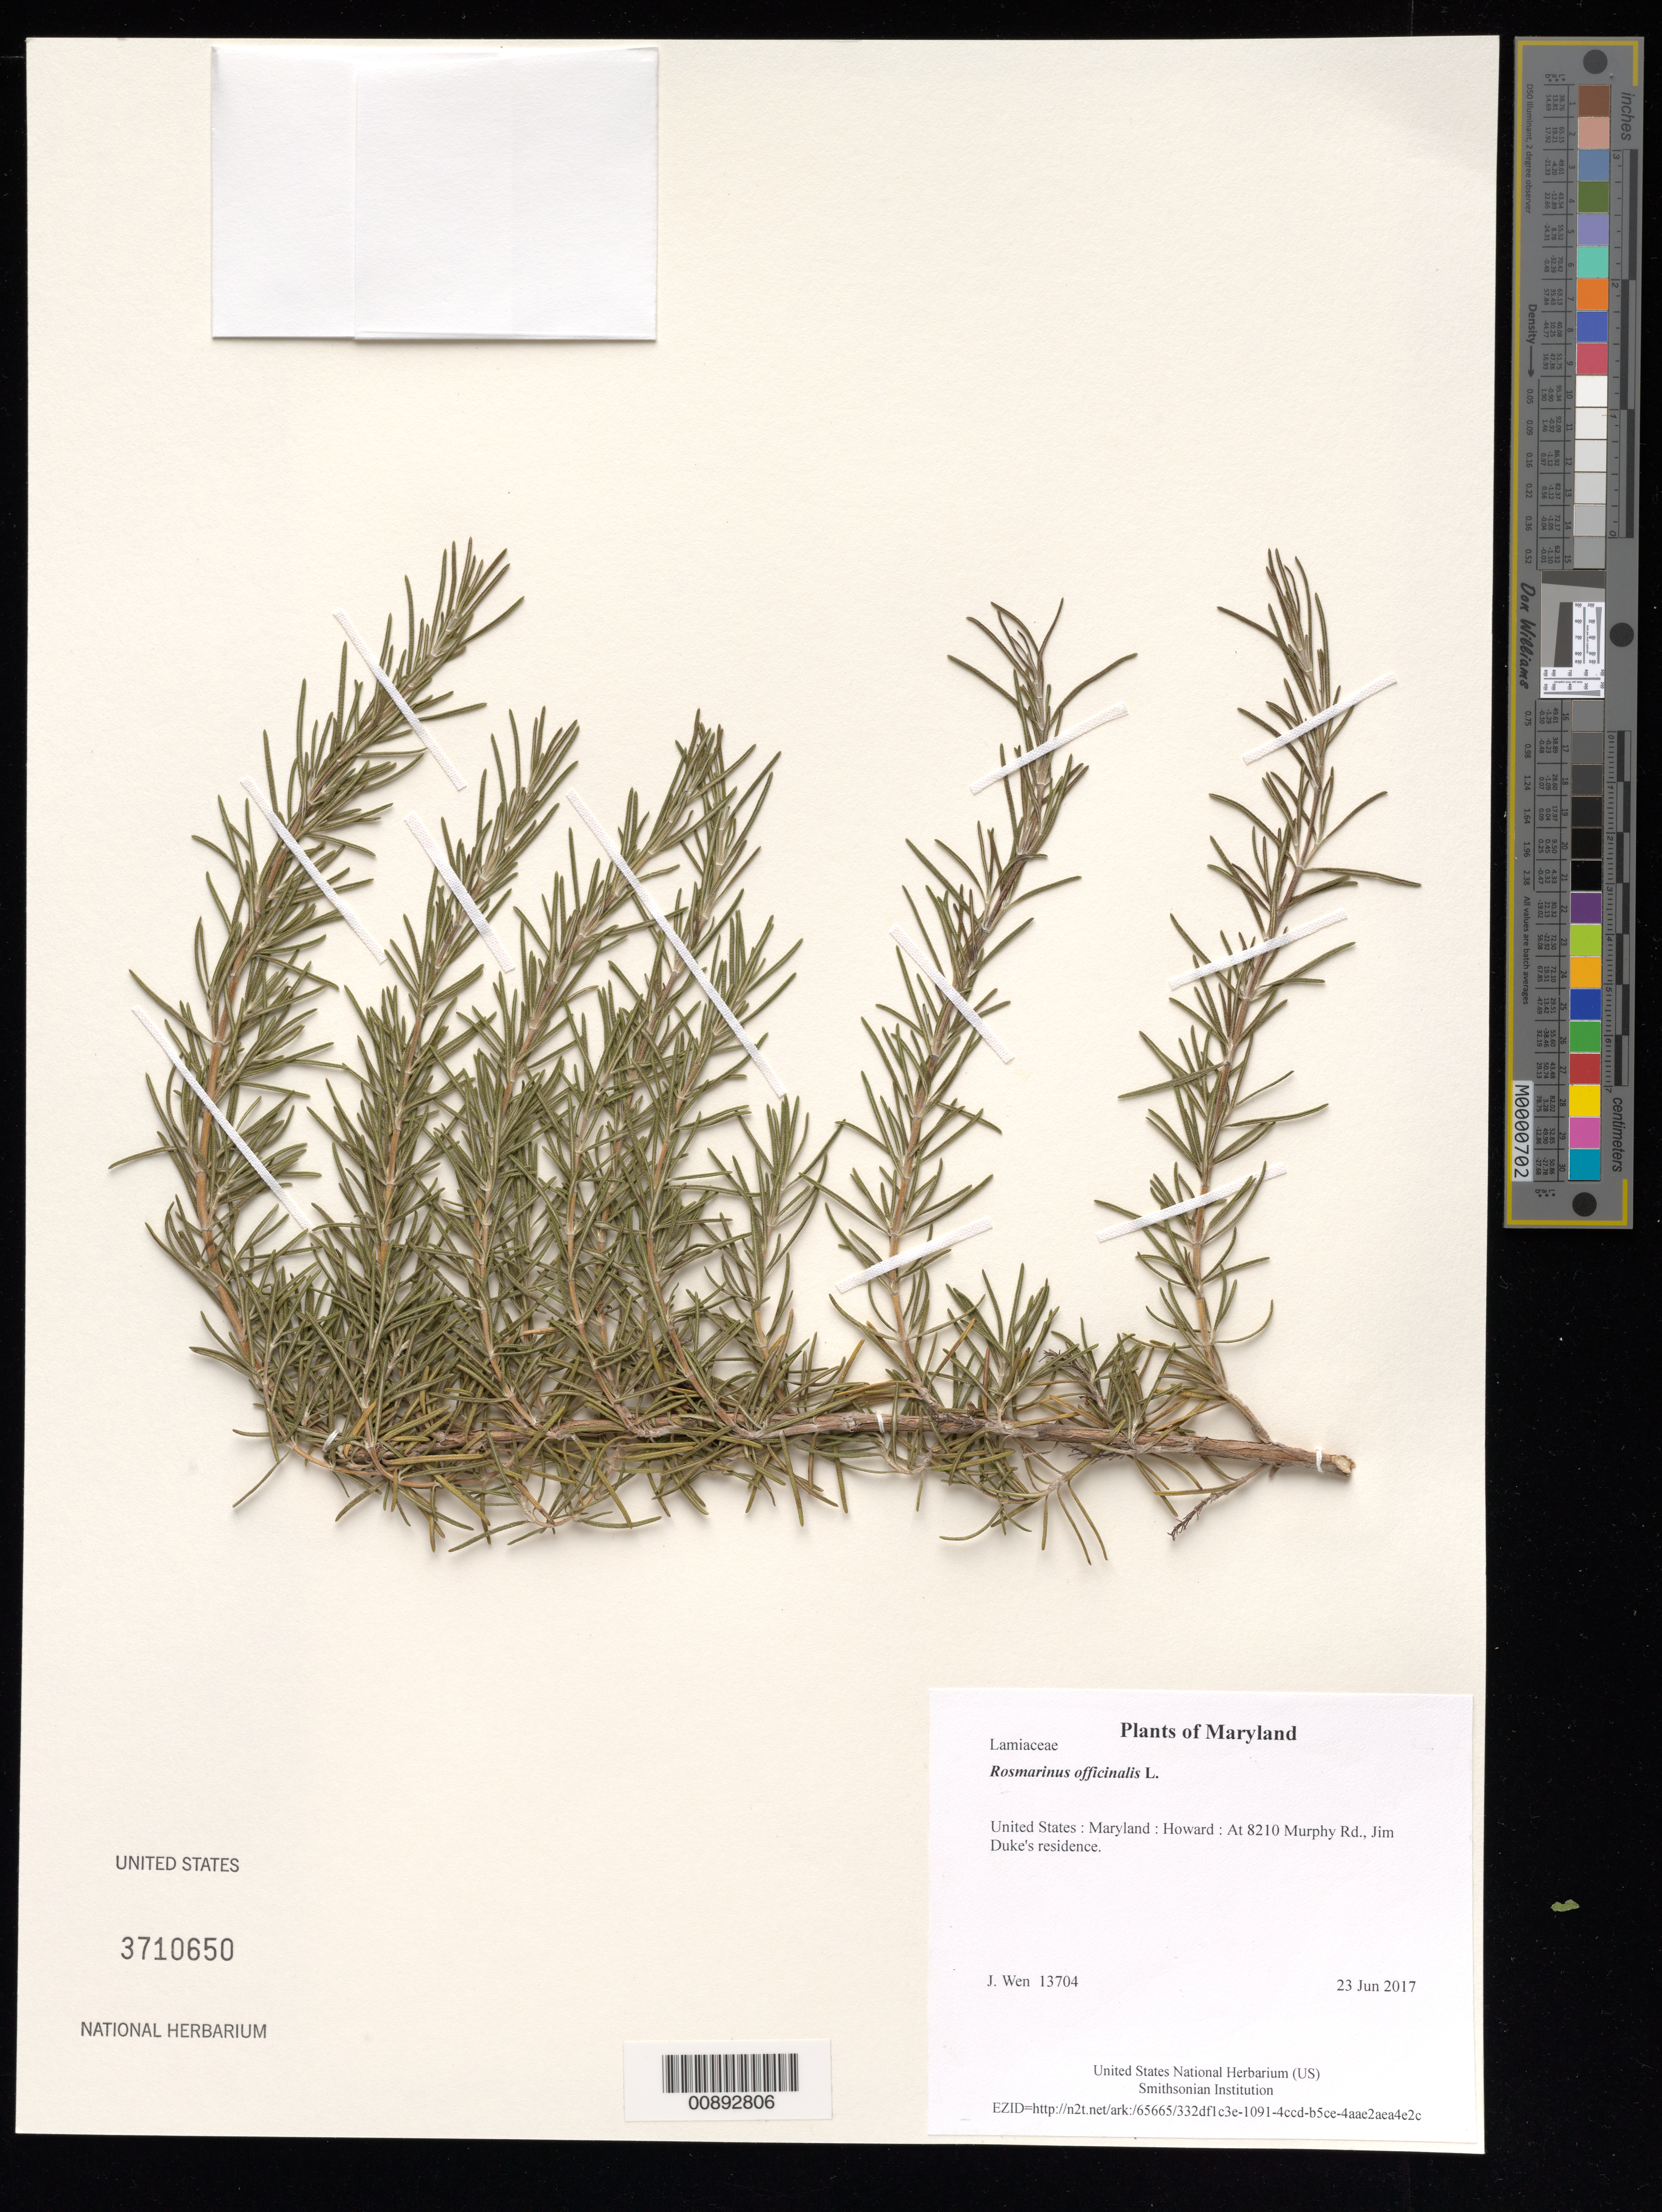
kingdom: Plantae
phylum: Tracheophyta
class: Magnoliopsida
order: Lamiales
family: Lamiaceae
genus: Rosmarinus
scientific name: Rosmarinus officinalis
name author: L.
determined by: Wen, Jun, (BOT), Smithsonian Institution - National Museum of Natural History (UNITED STATES)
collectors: J. Wen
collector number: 13704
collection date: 2017-06-23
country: United States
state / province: Maryland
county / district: Howard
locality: At 8210 Murphy Rd., Jim Duke's residence.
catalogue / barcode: US 3710650